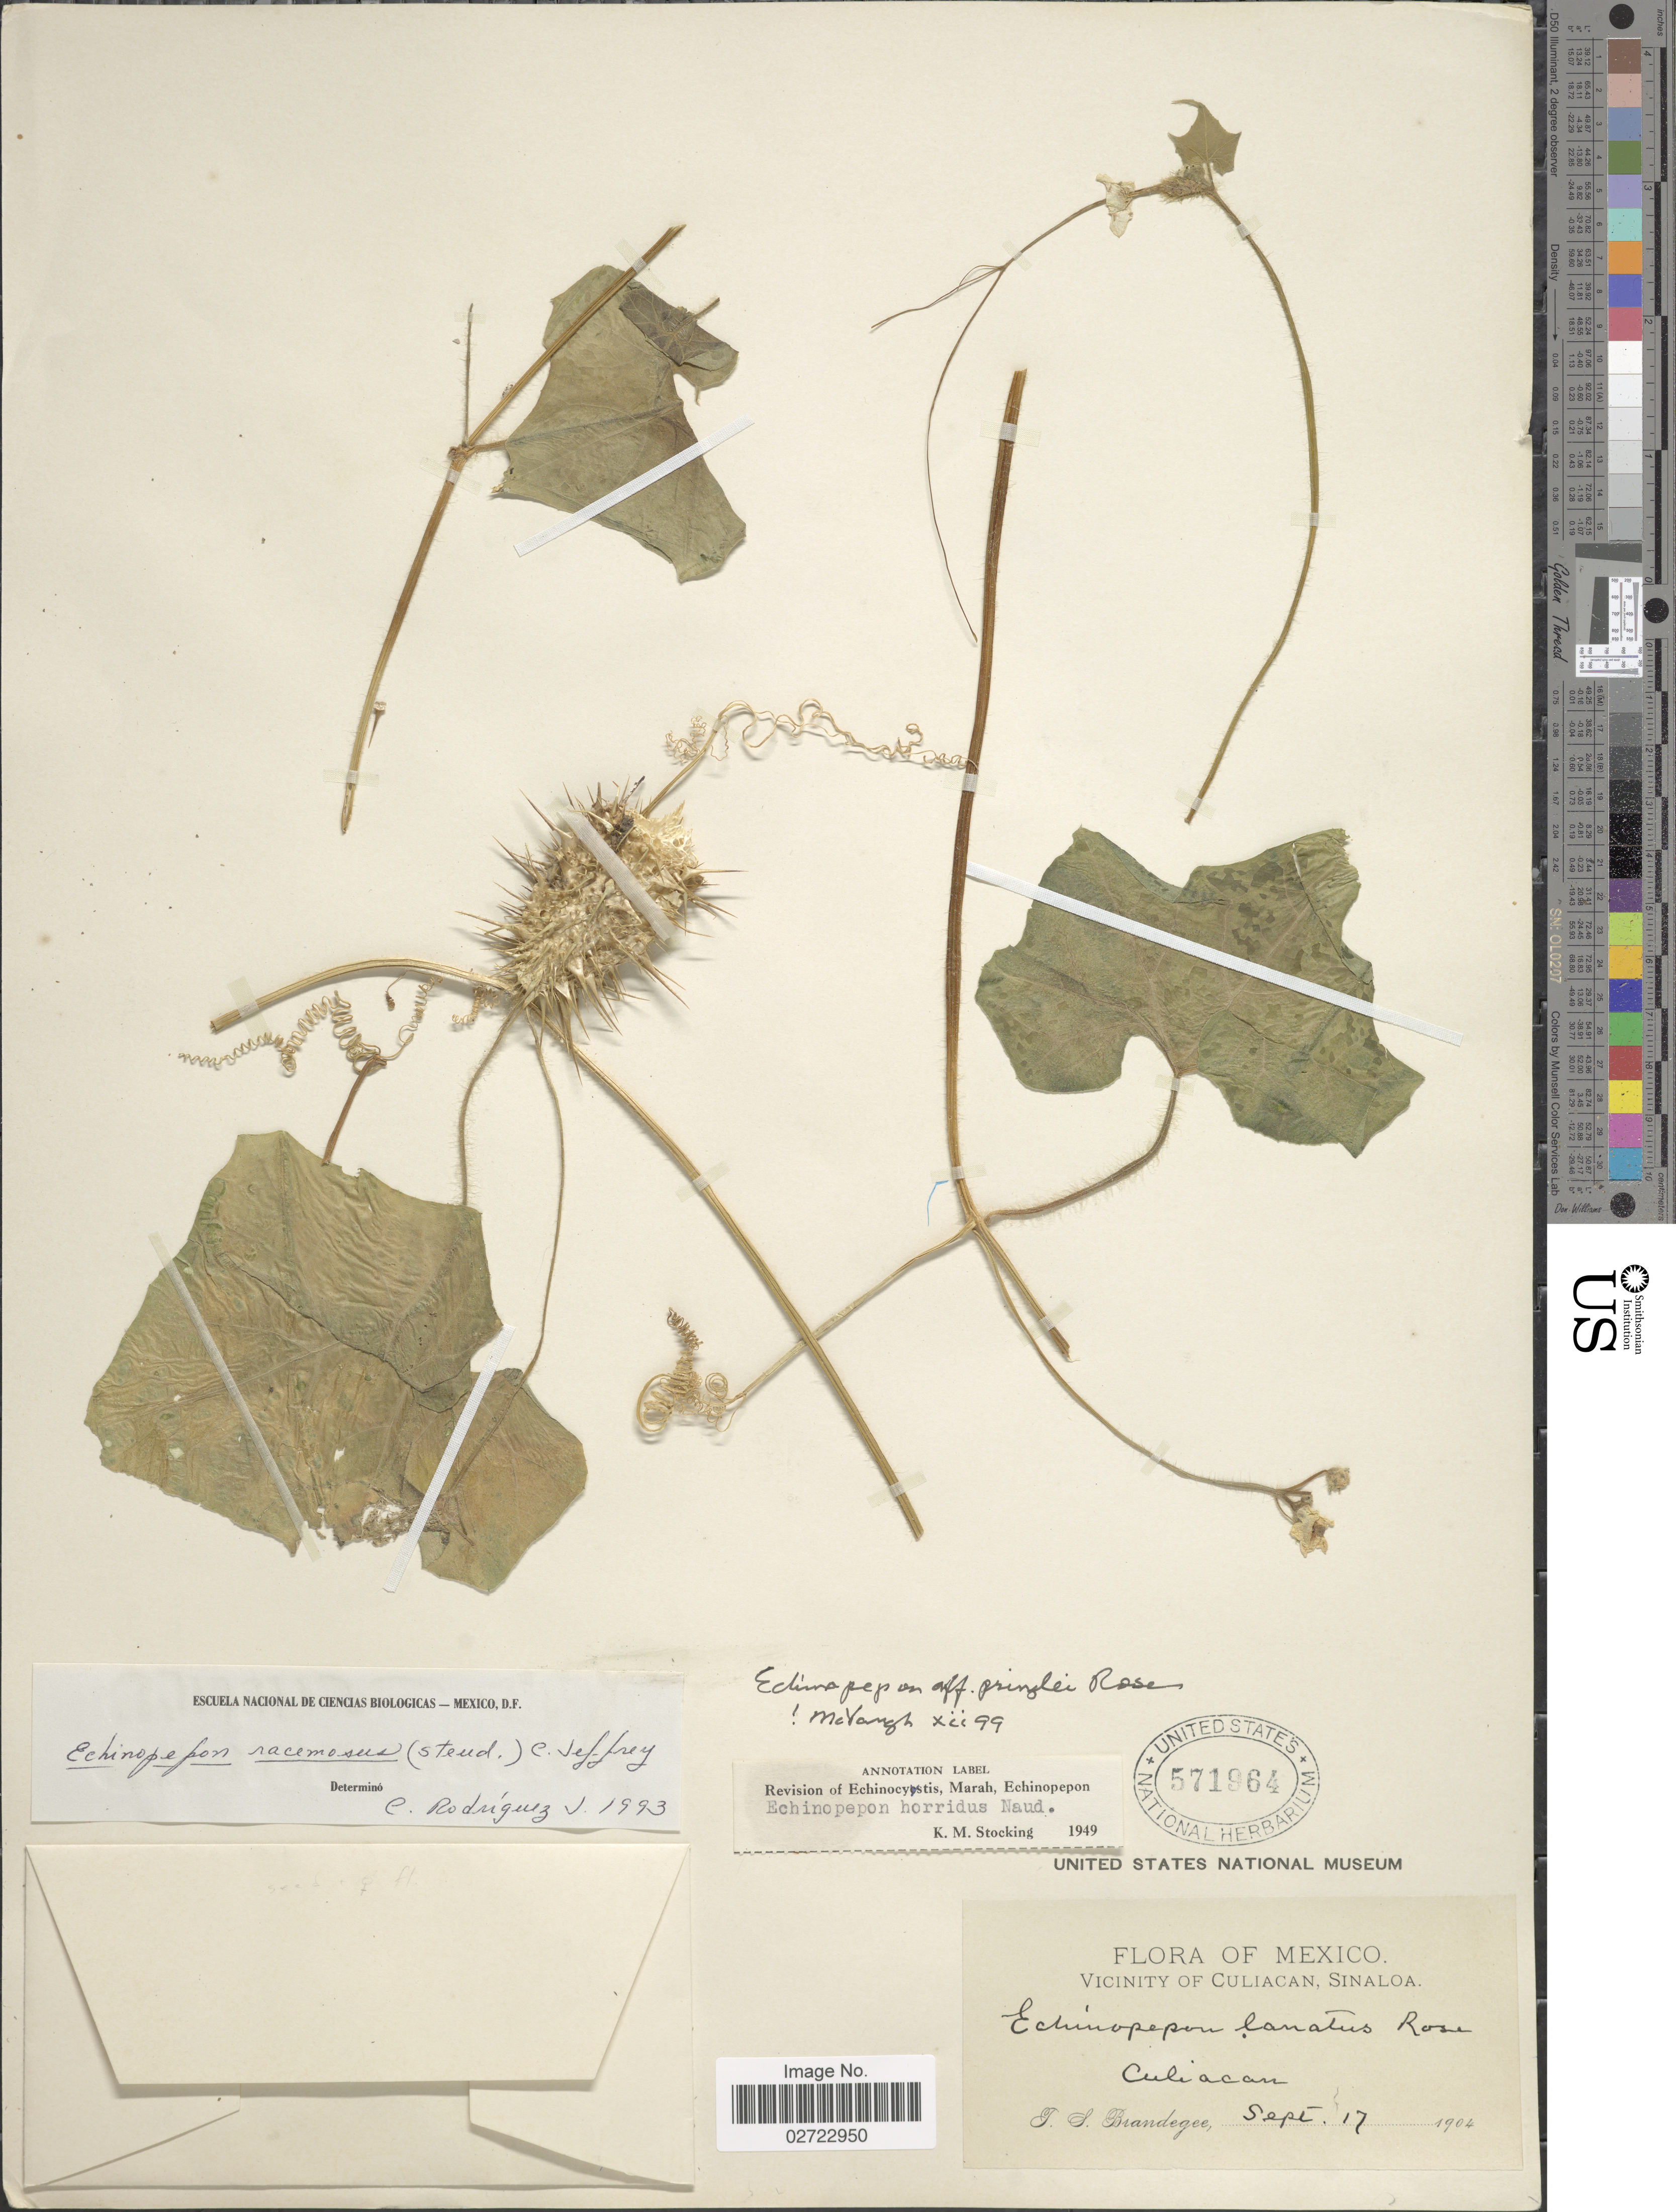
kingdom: Plantae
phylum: Tracheophyta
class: Magnoliopsida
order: Cucurbitales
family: Cucurbitaceae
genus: Echinopepon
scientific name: Echinopepon pringlei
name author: Rose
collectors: J. S. Brandegee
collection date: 1904-09-17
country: Mexico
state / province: Sinaloa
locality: Vicinity of Culiacan, Culiacan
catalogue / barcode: US 571964